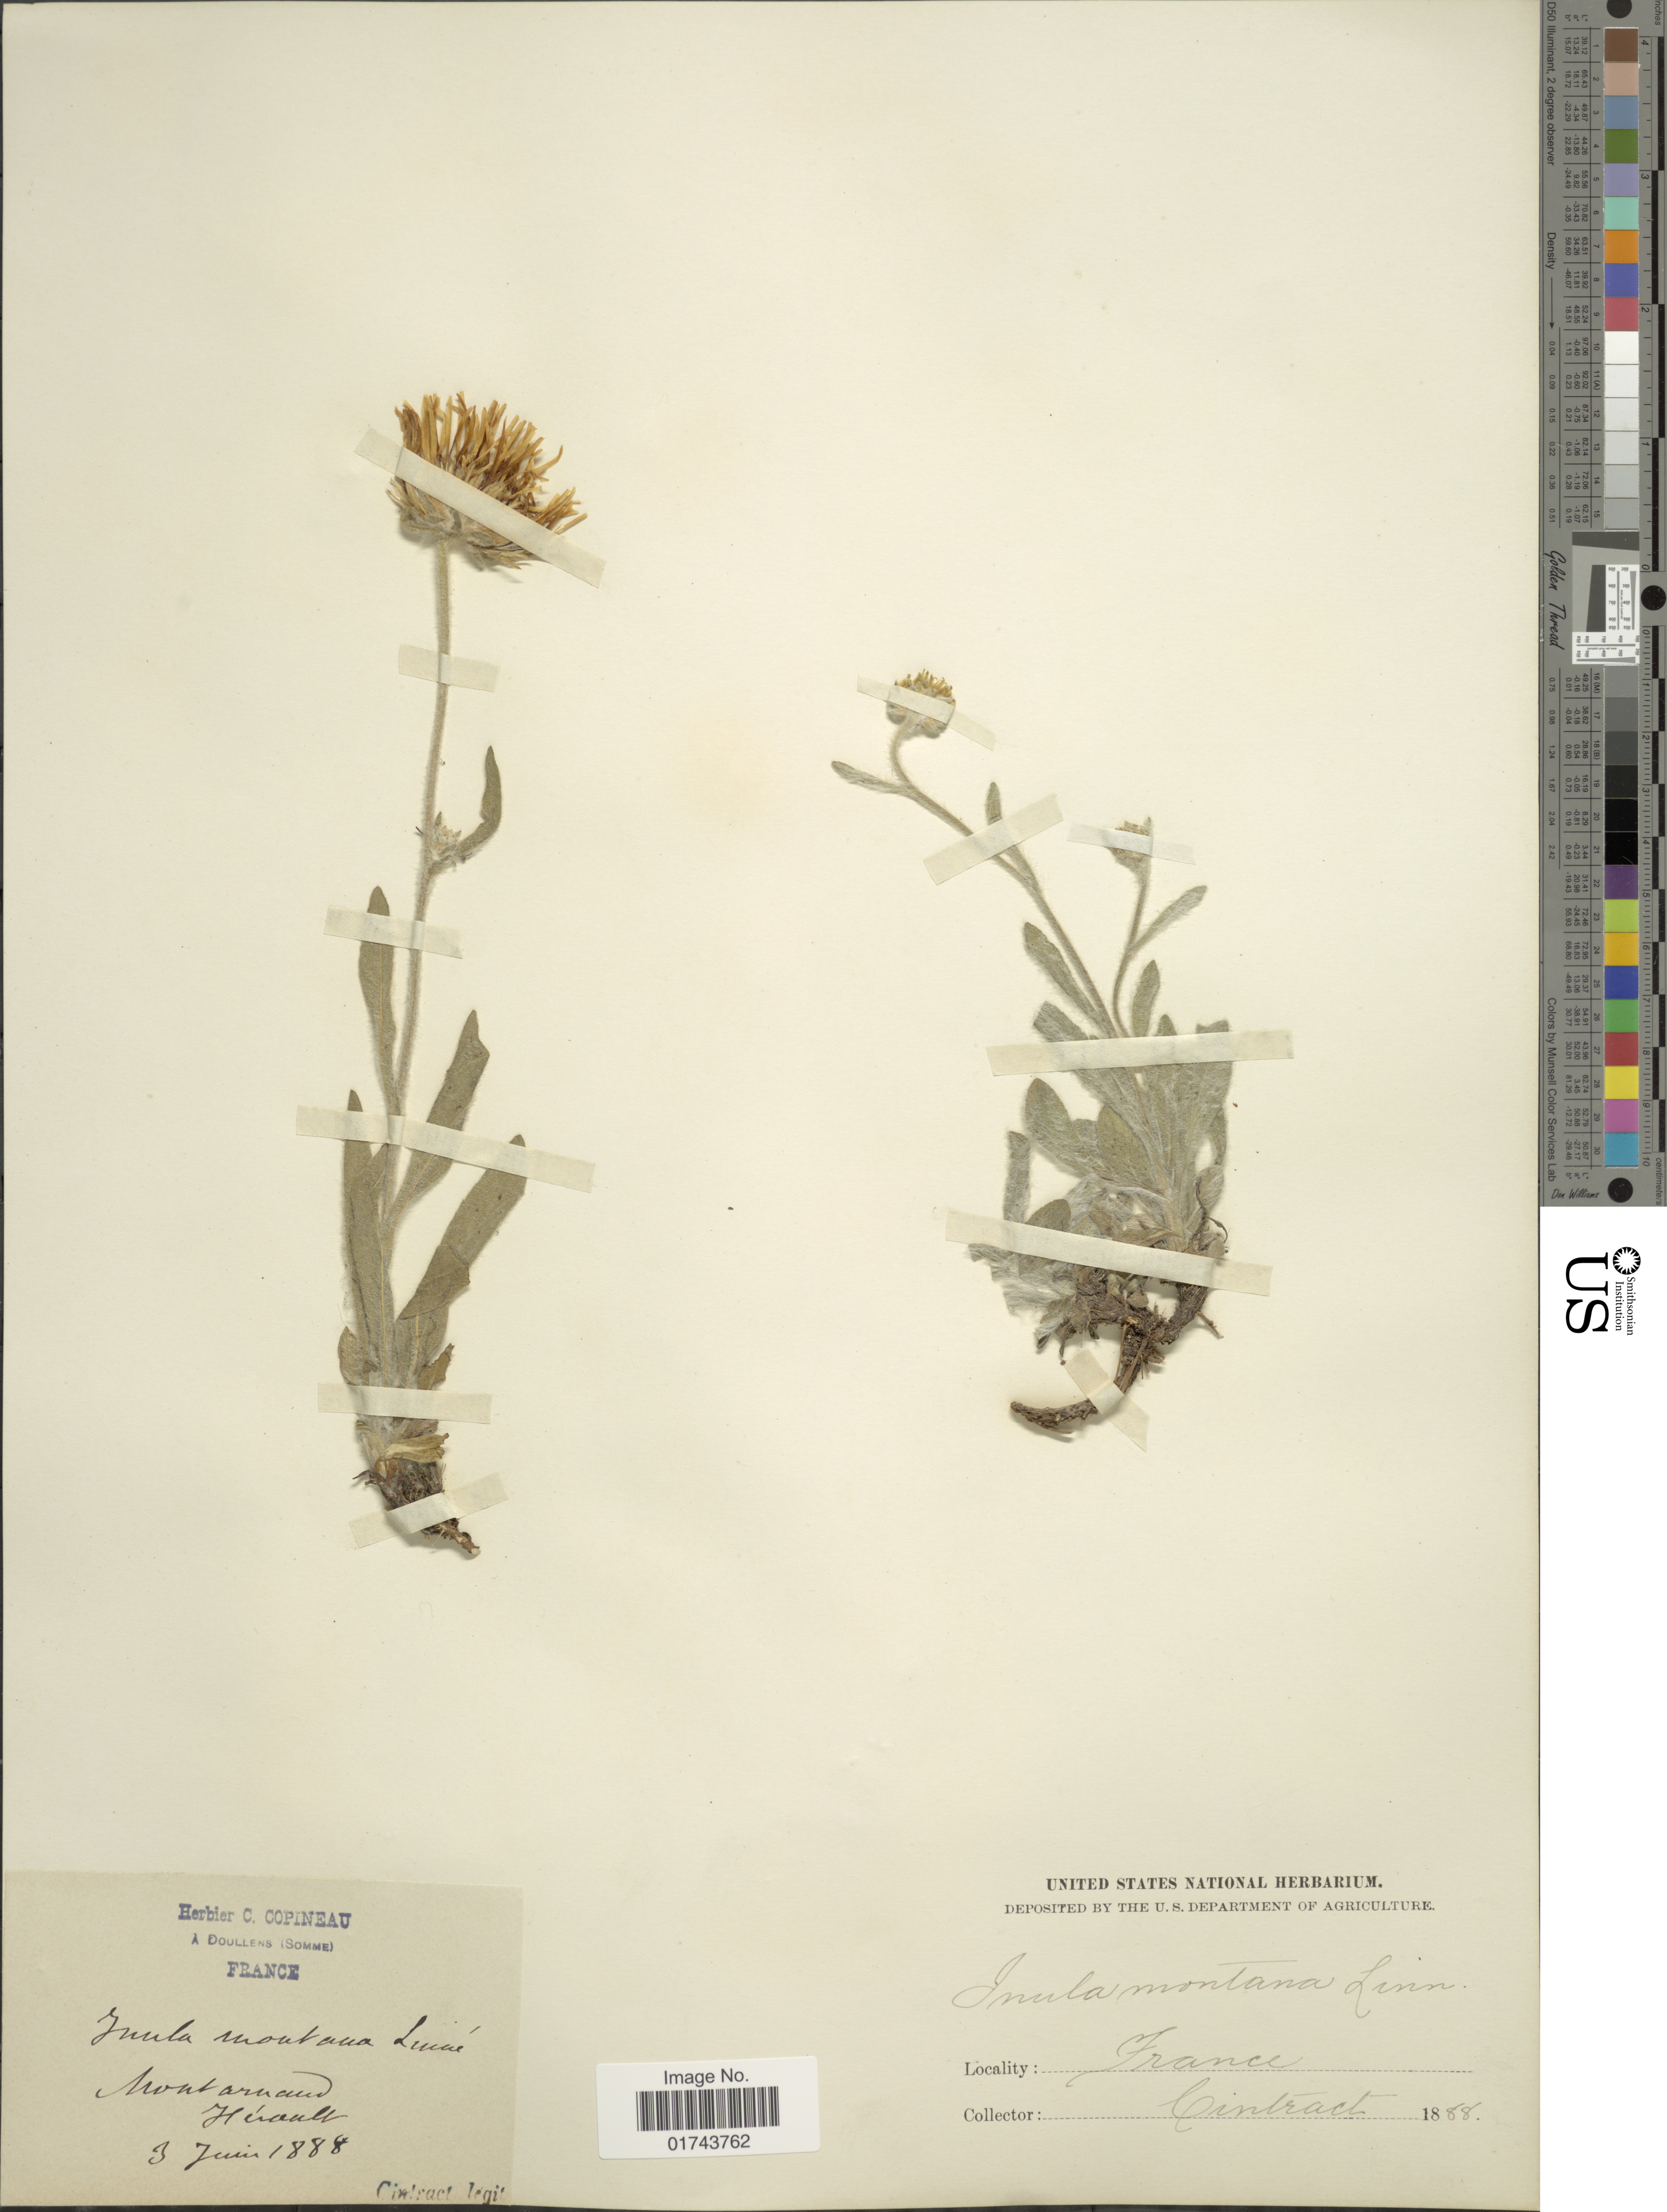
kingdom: Plantae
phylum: Tracheophyta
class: Magnoliopsida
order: Asterales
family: Asteraceae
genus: Inula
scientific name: Inula montana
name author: L.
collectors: Cintract, --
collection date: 1888-06-03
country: France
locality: Montarnaud